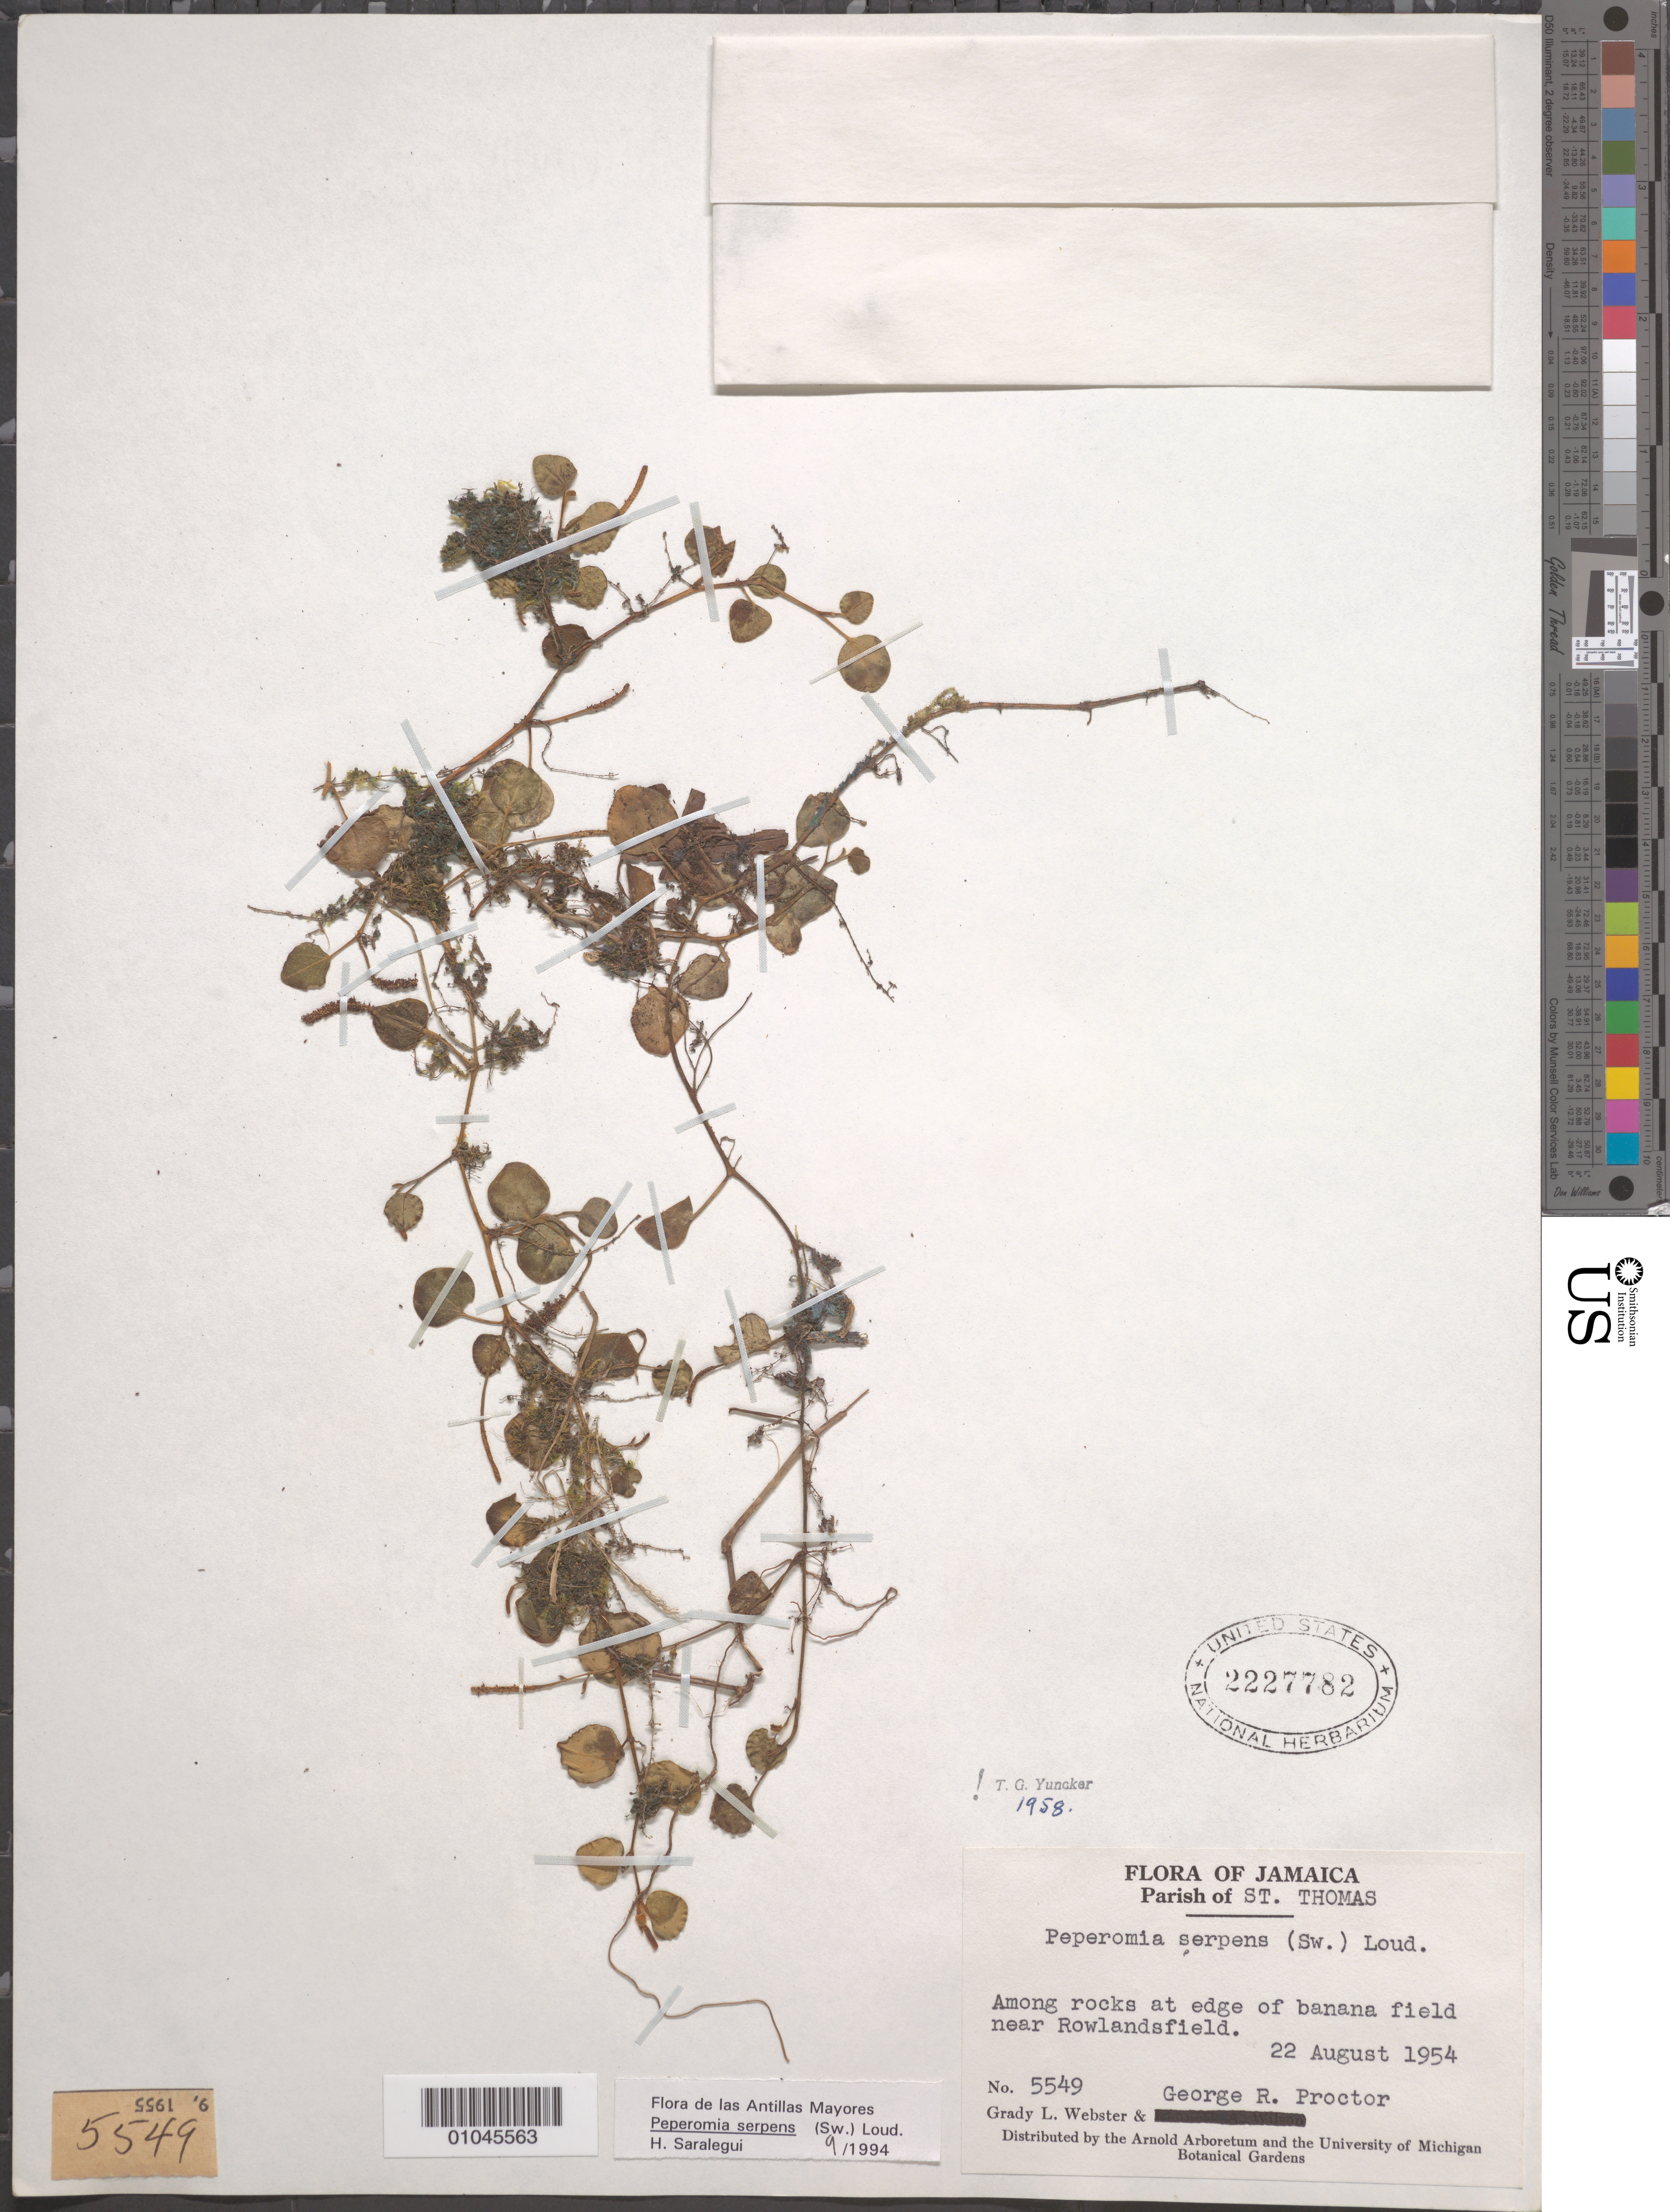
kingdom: Plantae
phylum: Tracheophyta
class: Magnoliopsida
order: Piperales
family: Piperaceae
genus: Peperomia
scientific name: Peperomia serpens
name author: (Sw.) Loudon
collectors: G. R. Proctor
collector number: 5549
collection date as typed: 22 Aug 1954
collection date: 1954-08-22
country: Jamaica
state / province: Saint Thomas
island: Jamaica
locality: Among rocks at edge of Banana field near Rowlandsfield.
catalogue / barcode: US 2227782